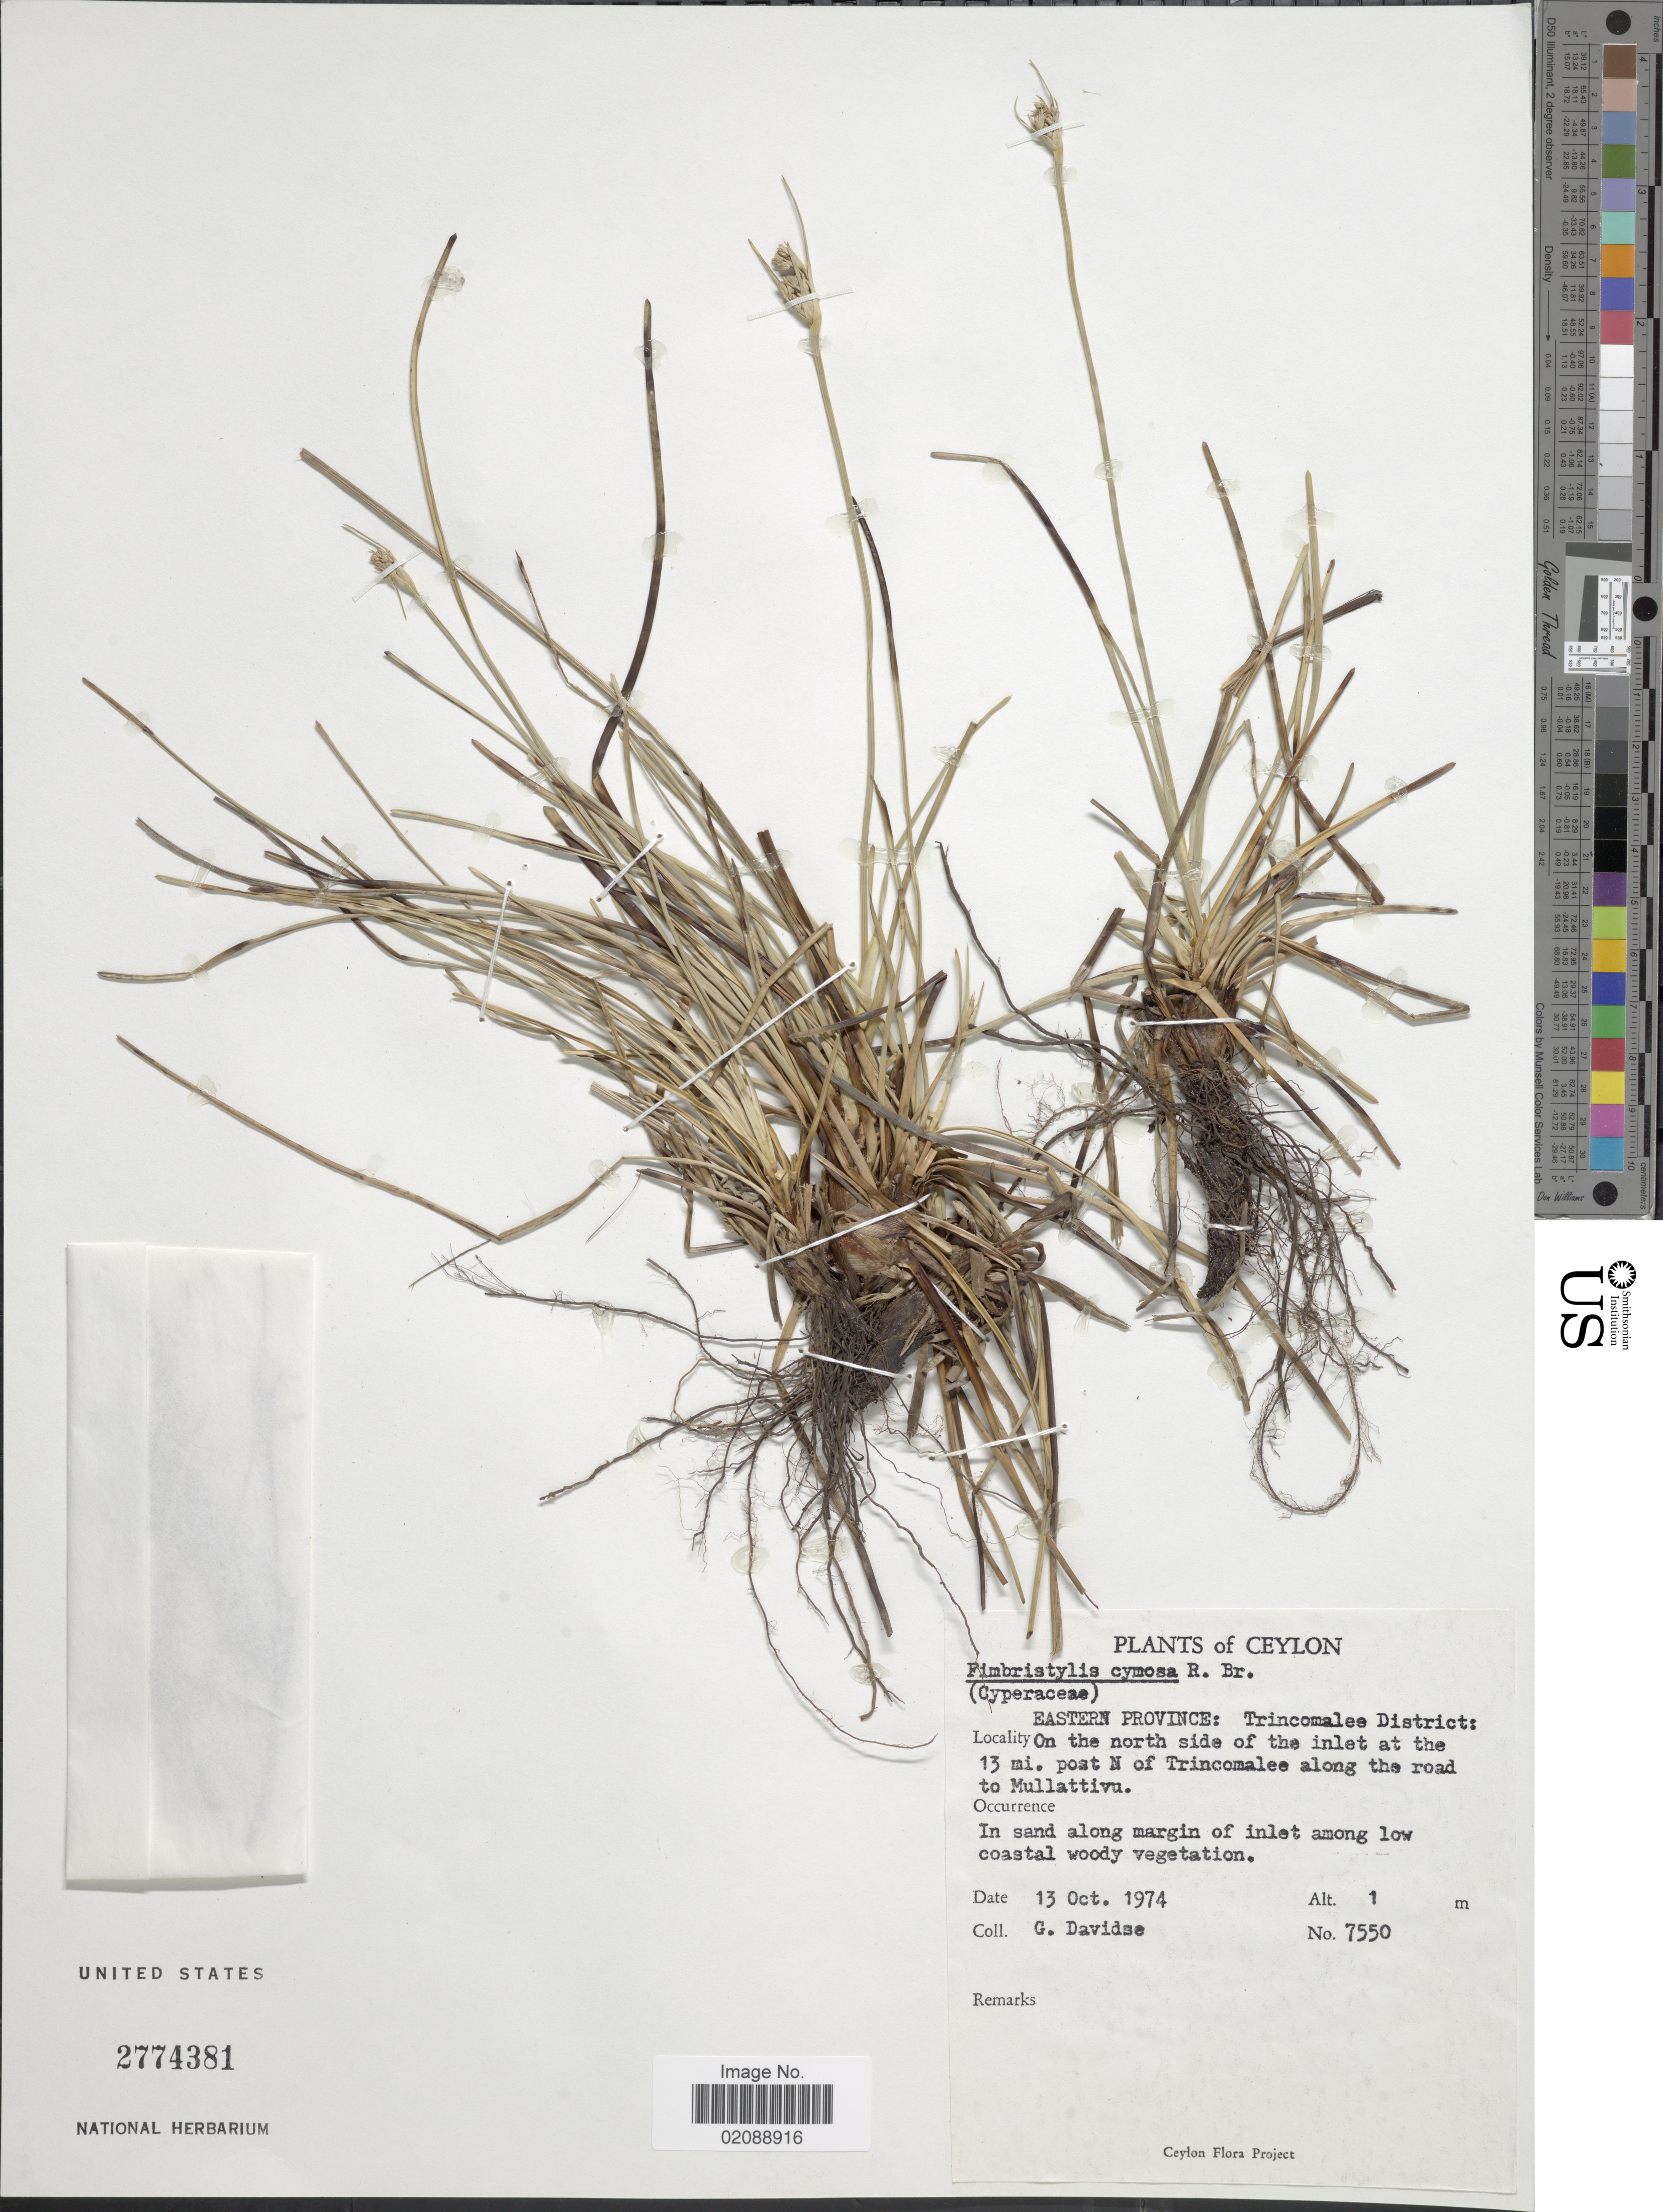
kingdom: Plantae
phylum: Tracheophyta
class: Liliopsida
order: Poales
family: Cyperaceae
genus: Fimbristylis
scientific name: Fimbristylis cymosa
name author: R. Br.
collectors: G. Davidse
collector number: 7550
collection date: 1974-10-13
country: Sri Lanka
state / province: Eastern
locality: Trincomalee District: on the north side of the inlet at the 13 mi. post N of Trincomalee along the road to Mullattivu, in sand along margin of inlet among low coastal woody vegetation.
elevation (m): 1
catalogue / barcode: US 2774381